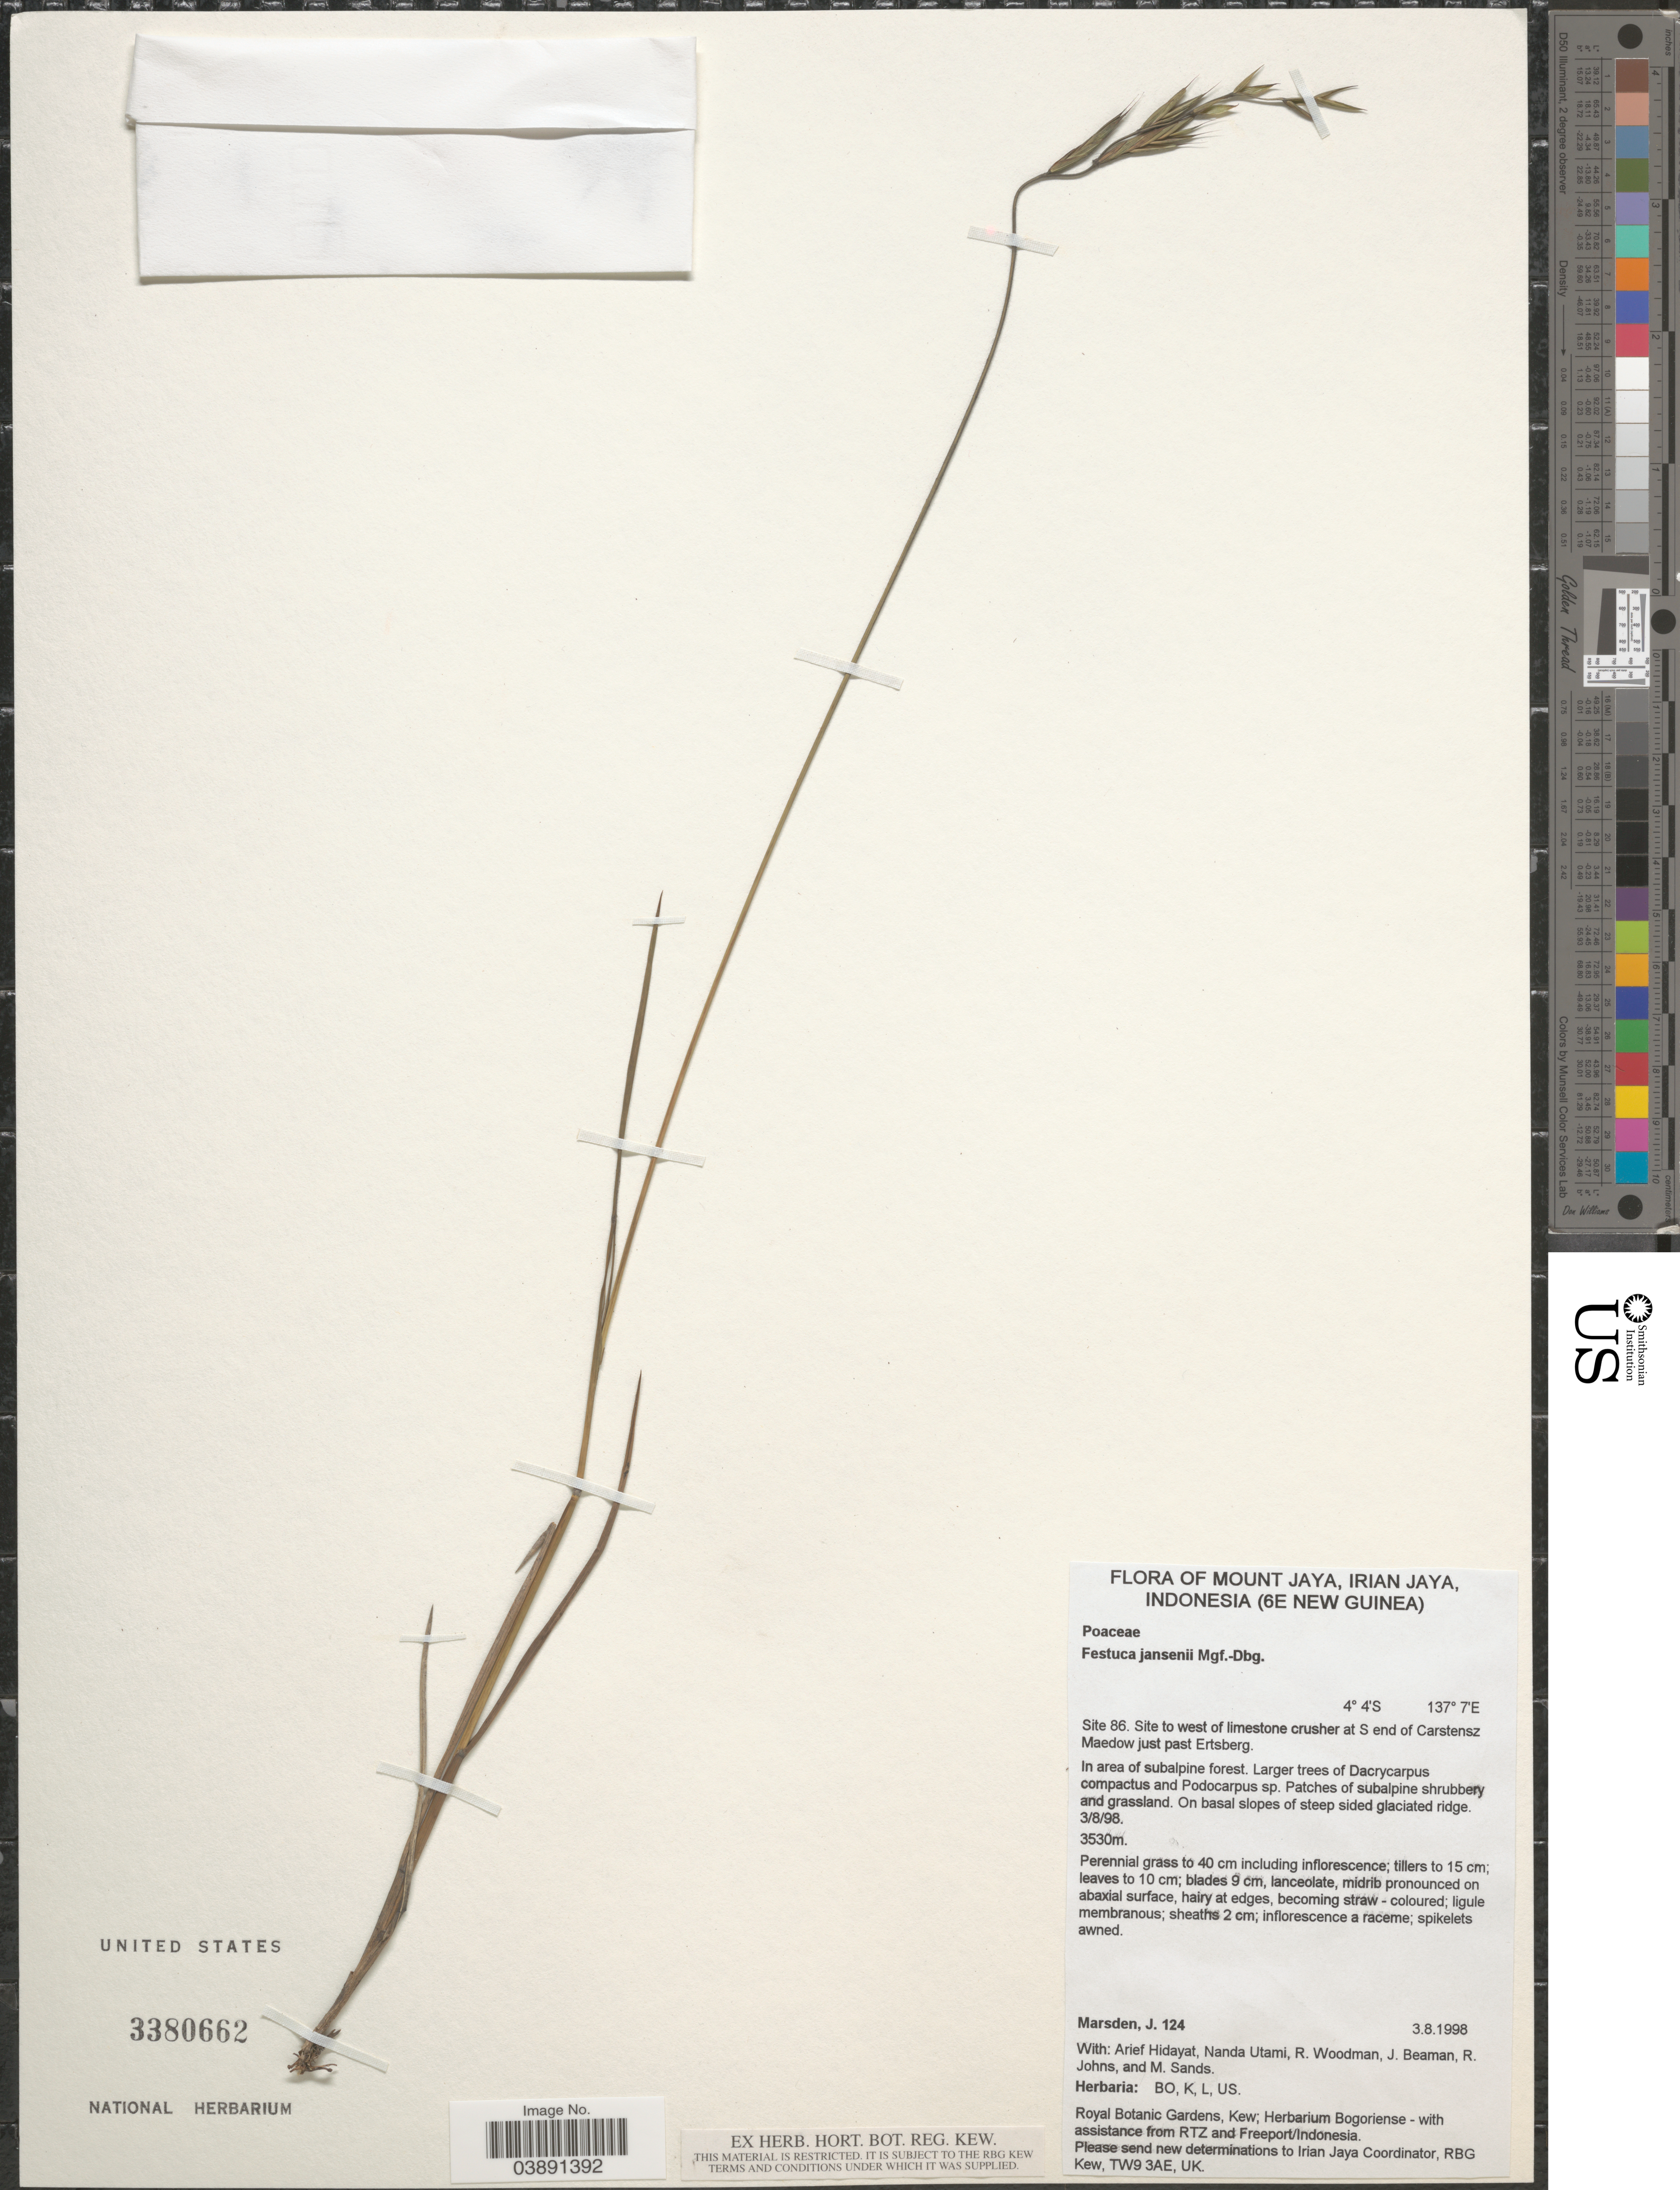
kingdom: Plantae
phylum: Tracheophyta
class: Liliopsida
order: Poales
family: Poaceae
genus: Festuca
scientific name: Festuca jansenii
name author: Markgr.-Dann. ex P. Royen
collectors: J. Marsden, A. Hidayat, N. Utami & R. Woodman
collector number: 124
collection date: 1998-08-03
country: Indonesia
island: New Guinea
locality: Mount Jaya, Irian Jaya, Indonesia (6e New Guinea). Site 86. Site to west of limestone crusher at S end of Carstenz Meadow just past Ertsberg.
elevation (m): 3530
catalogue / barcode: US 3380662